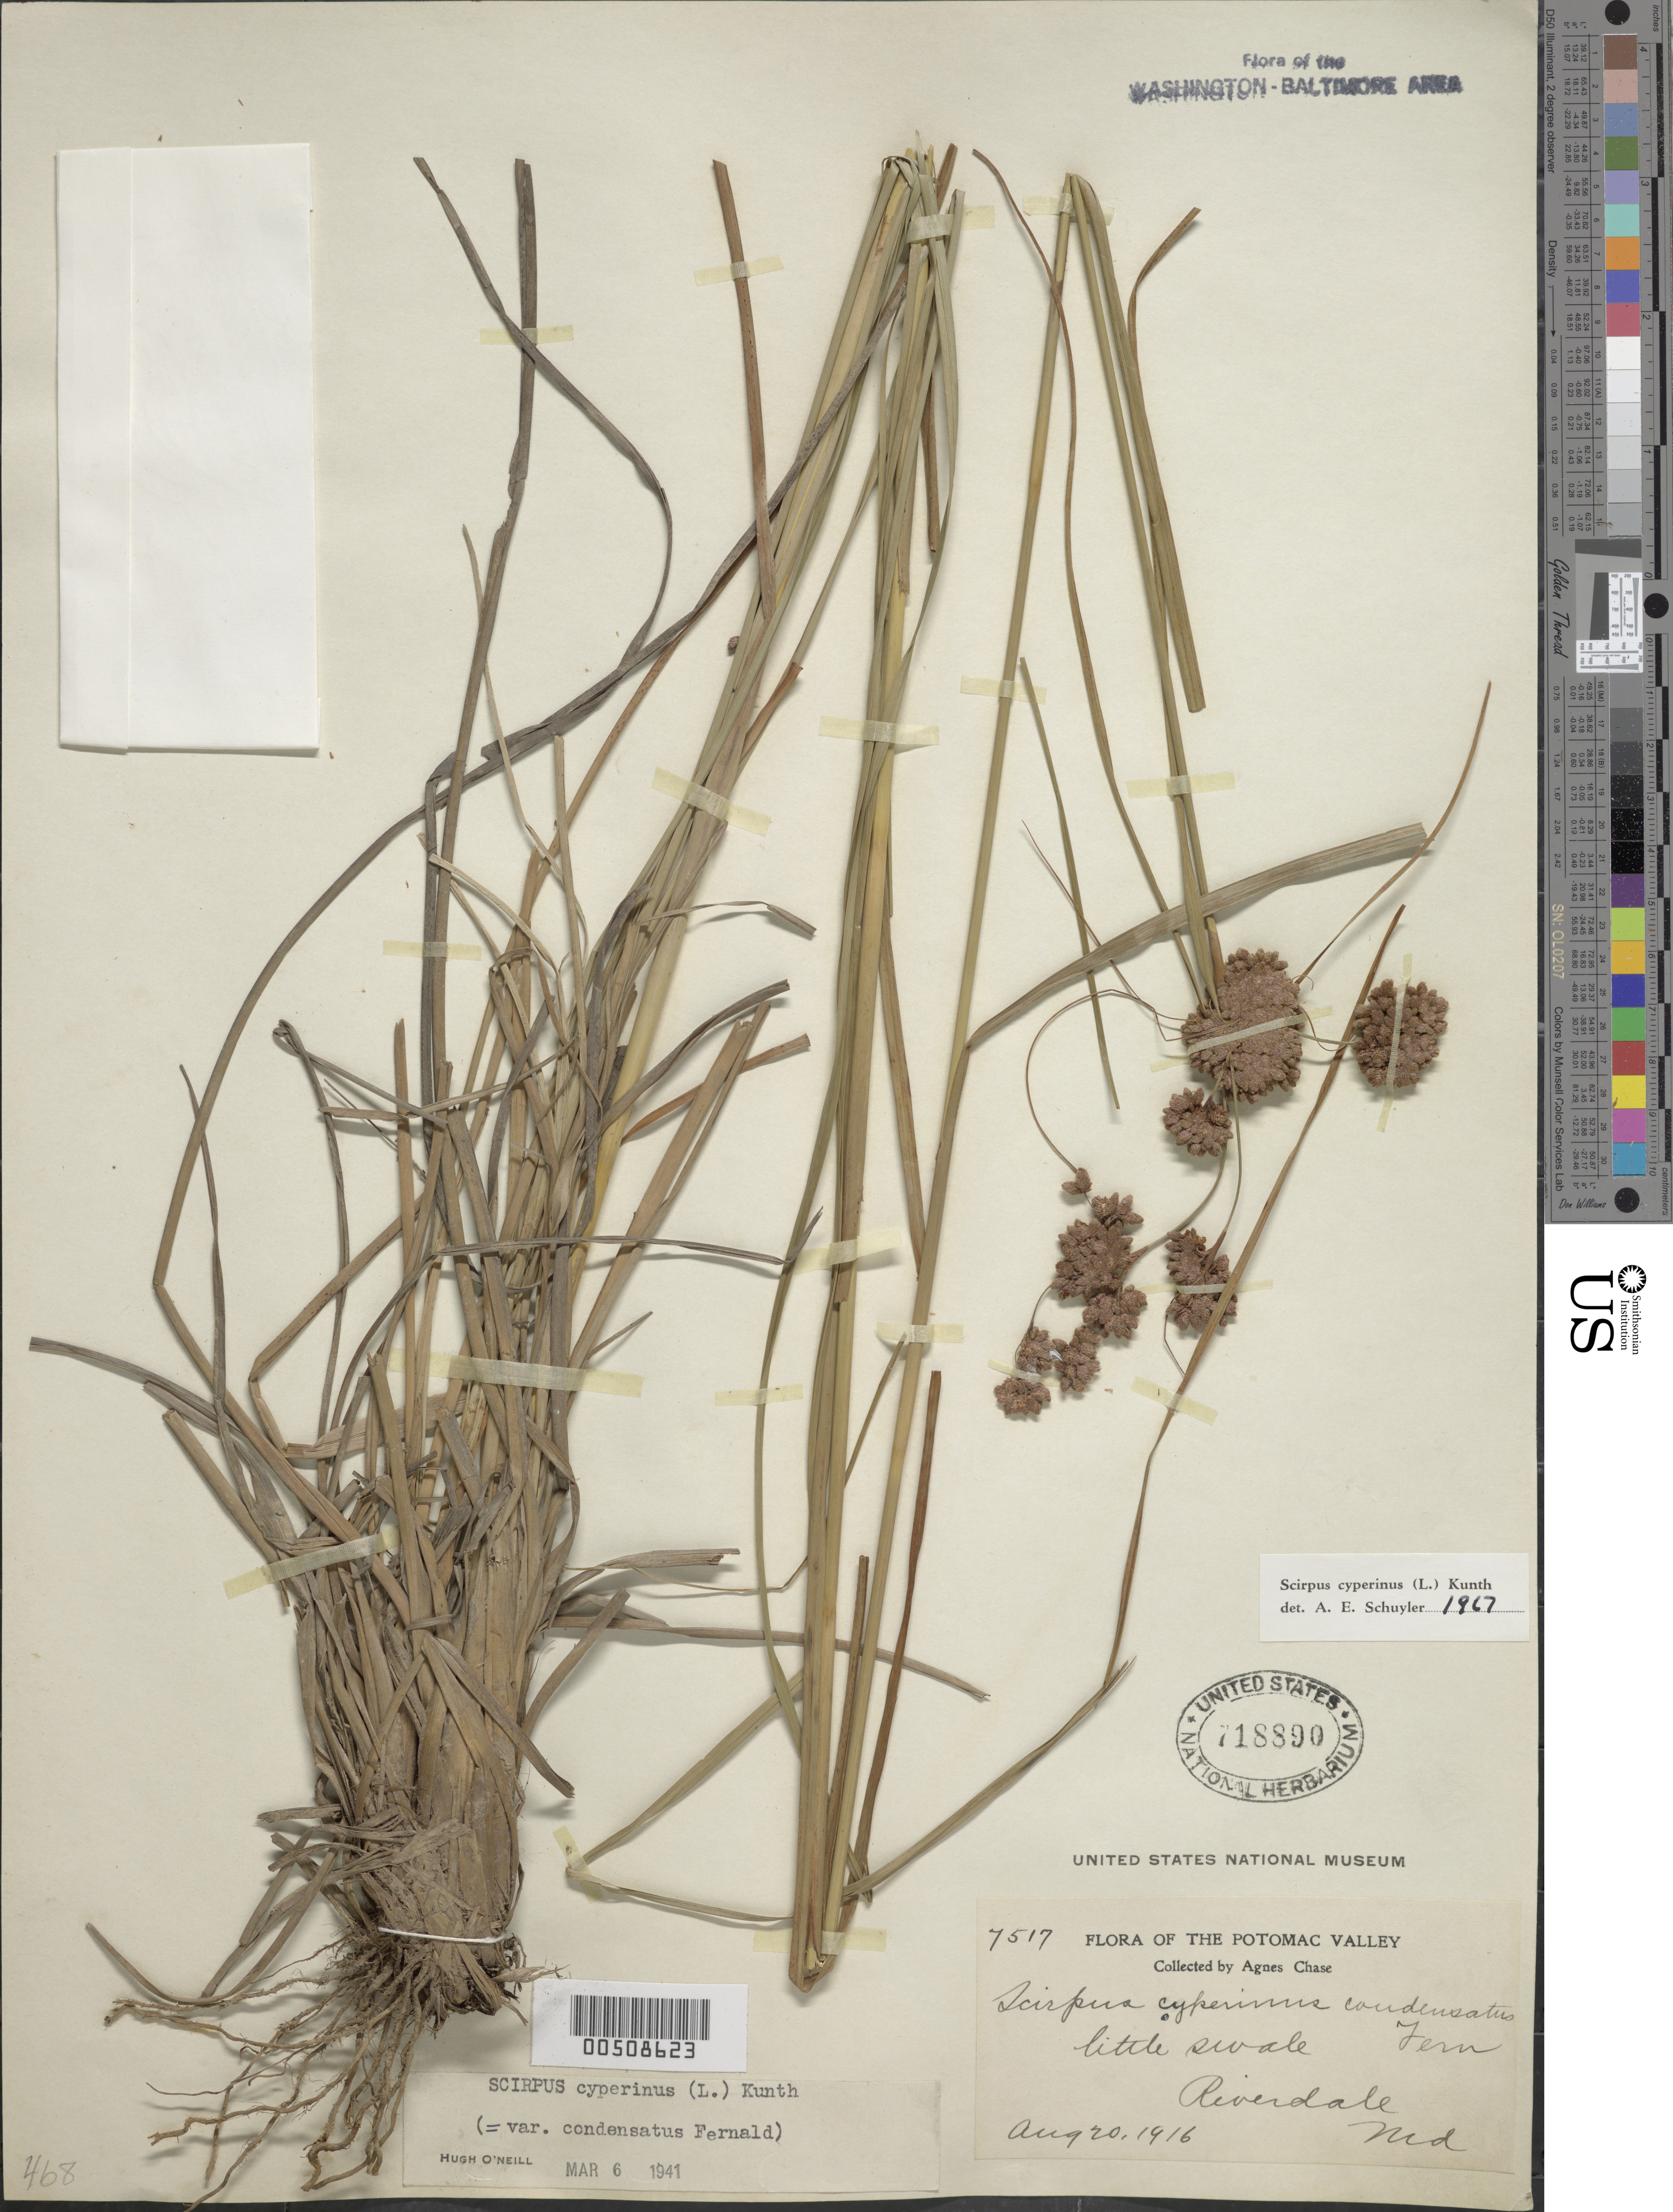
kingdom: Plantae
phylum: Tracheophyta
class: Liliopsida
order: Poales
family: Cyperaceae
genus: Scirpus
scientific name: Scirpus cyperinus (L.) Kunth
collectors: A. Chase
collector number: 7517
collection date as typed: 20 Aug 1916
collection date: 1916-08-20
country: United States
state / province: Maryland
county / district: Prince George's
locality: Riverdale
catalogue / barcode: US 718890